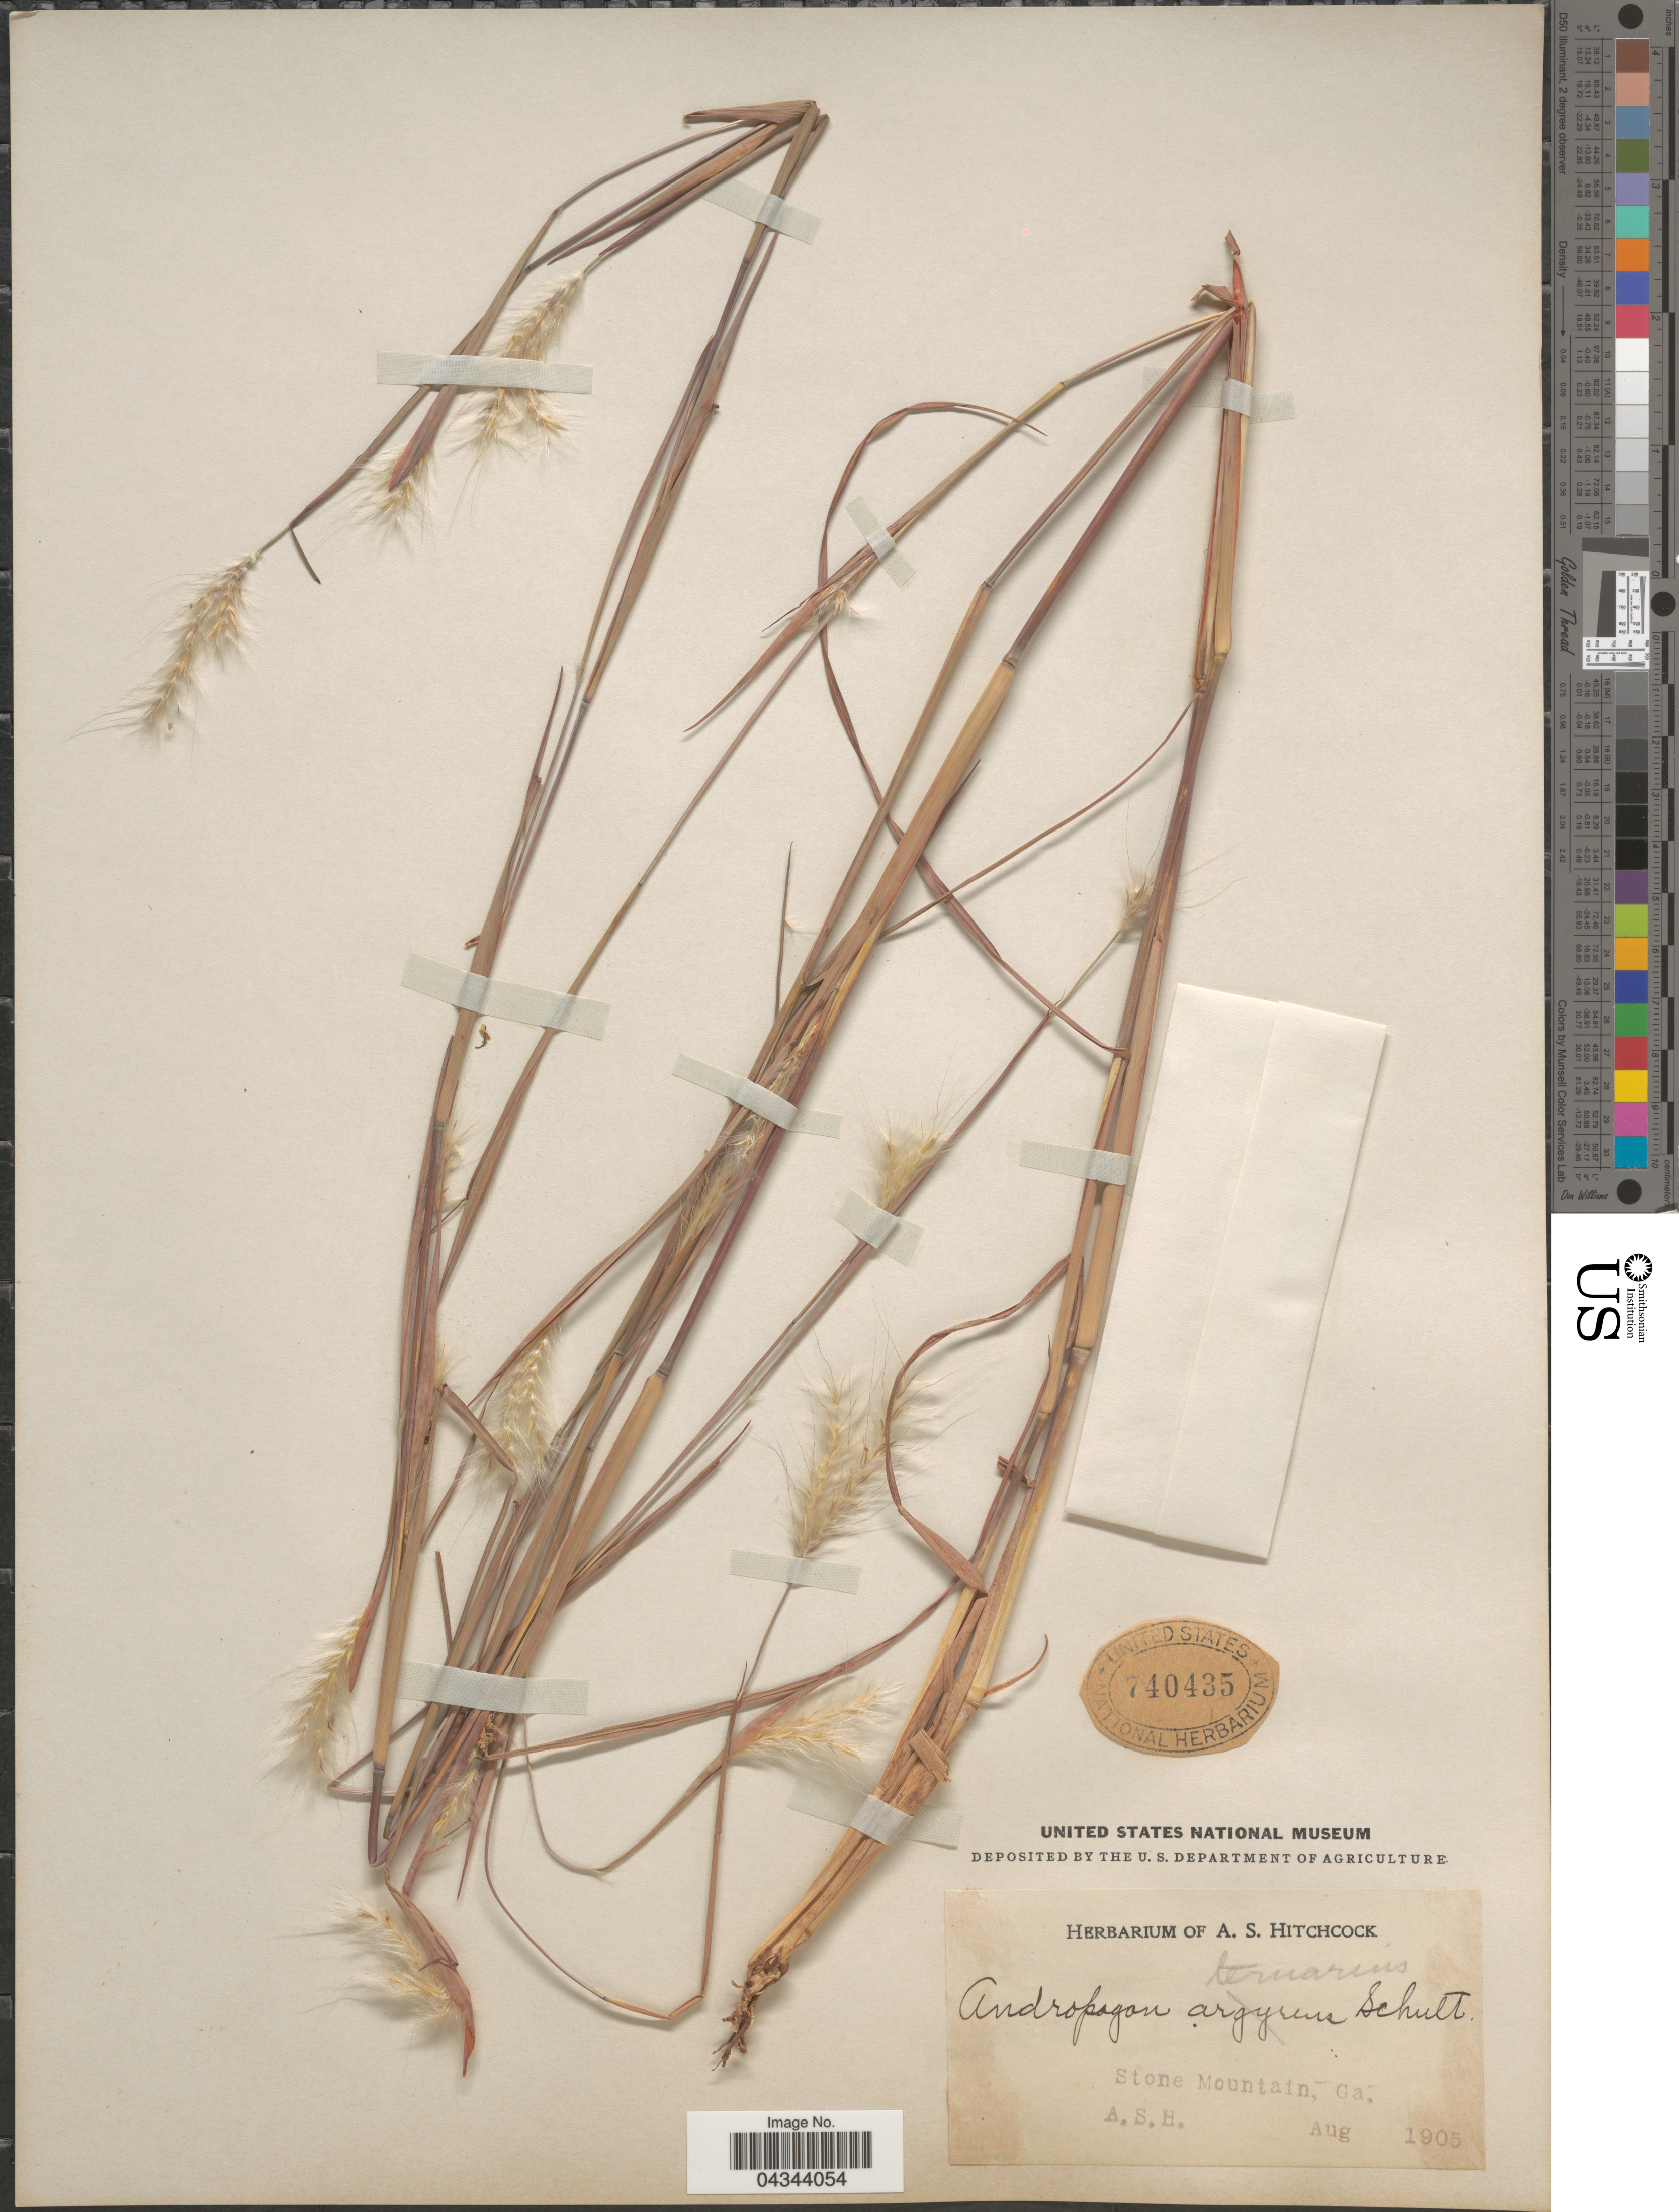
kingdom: Plantae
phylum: Tracheophyta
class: Liliopsida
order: Poales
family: Poaceae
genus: Andropogon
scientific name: Andropogon ternarius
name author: Michx.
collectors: A. S. Hitchcock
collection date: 1905-08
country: United States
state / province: Georgia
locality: Stone Mountain.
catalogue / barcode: US 740435